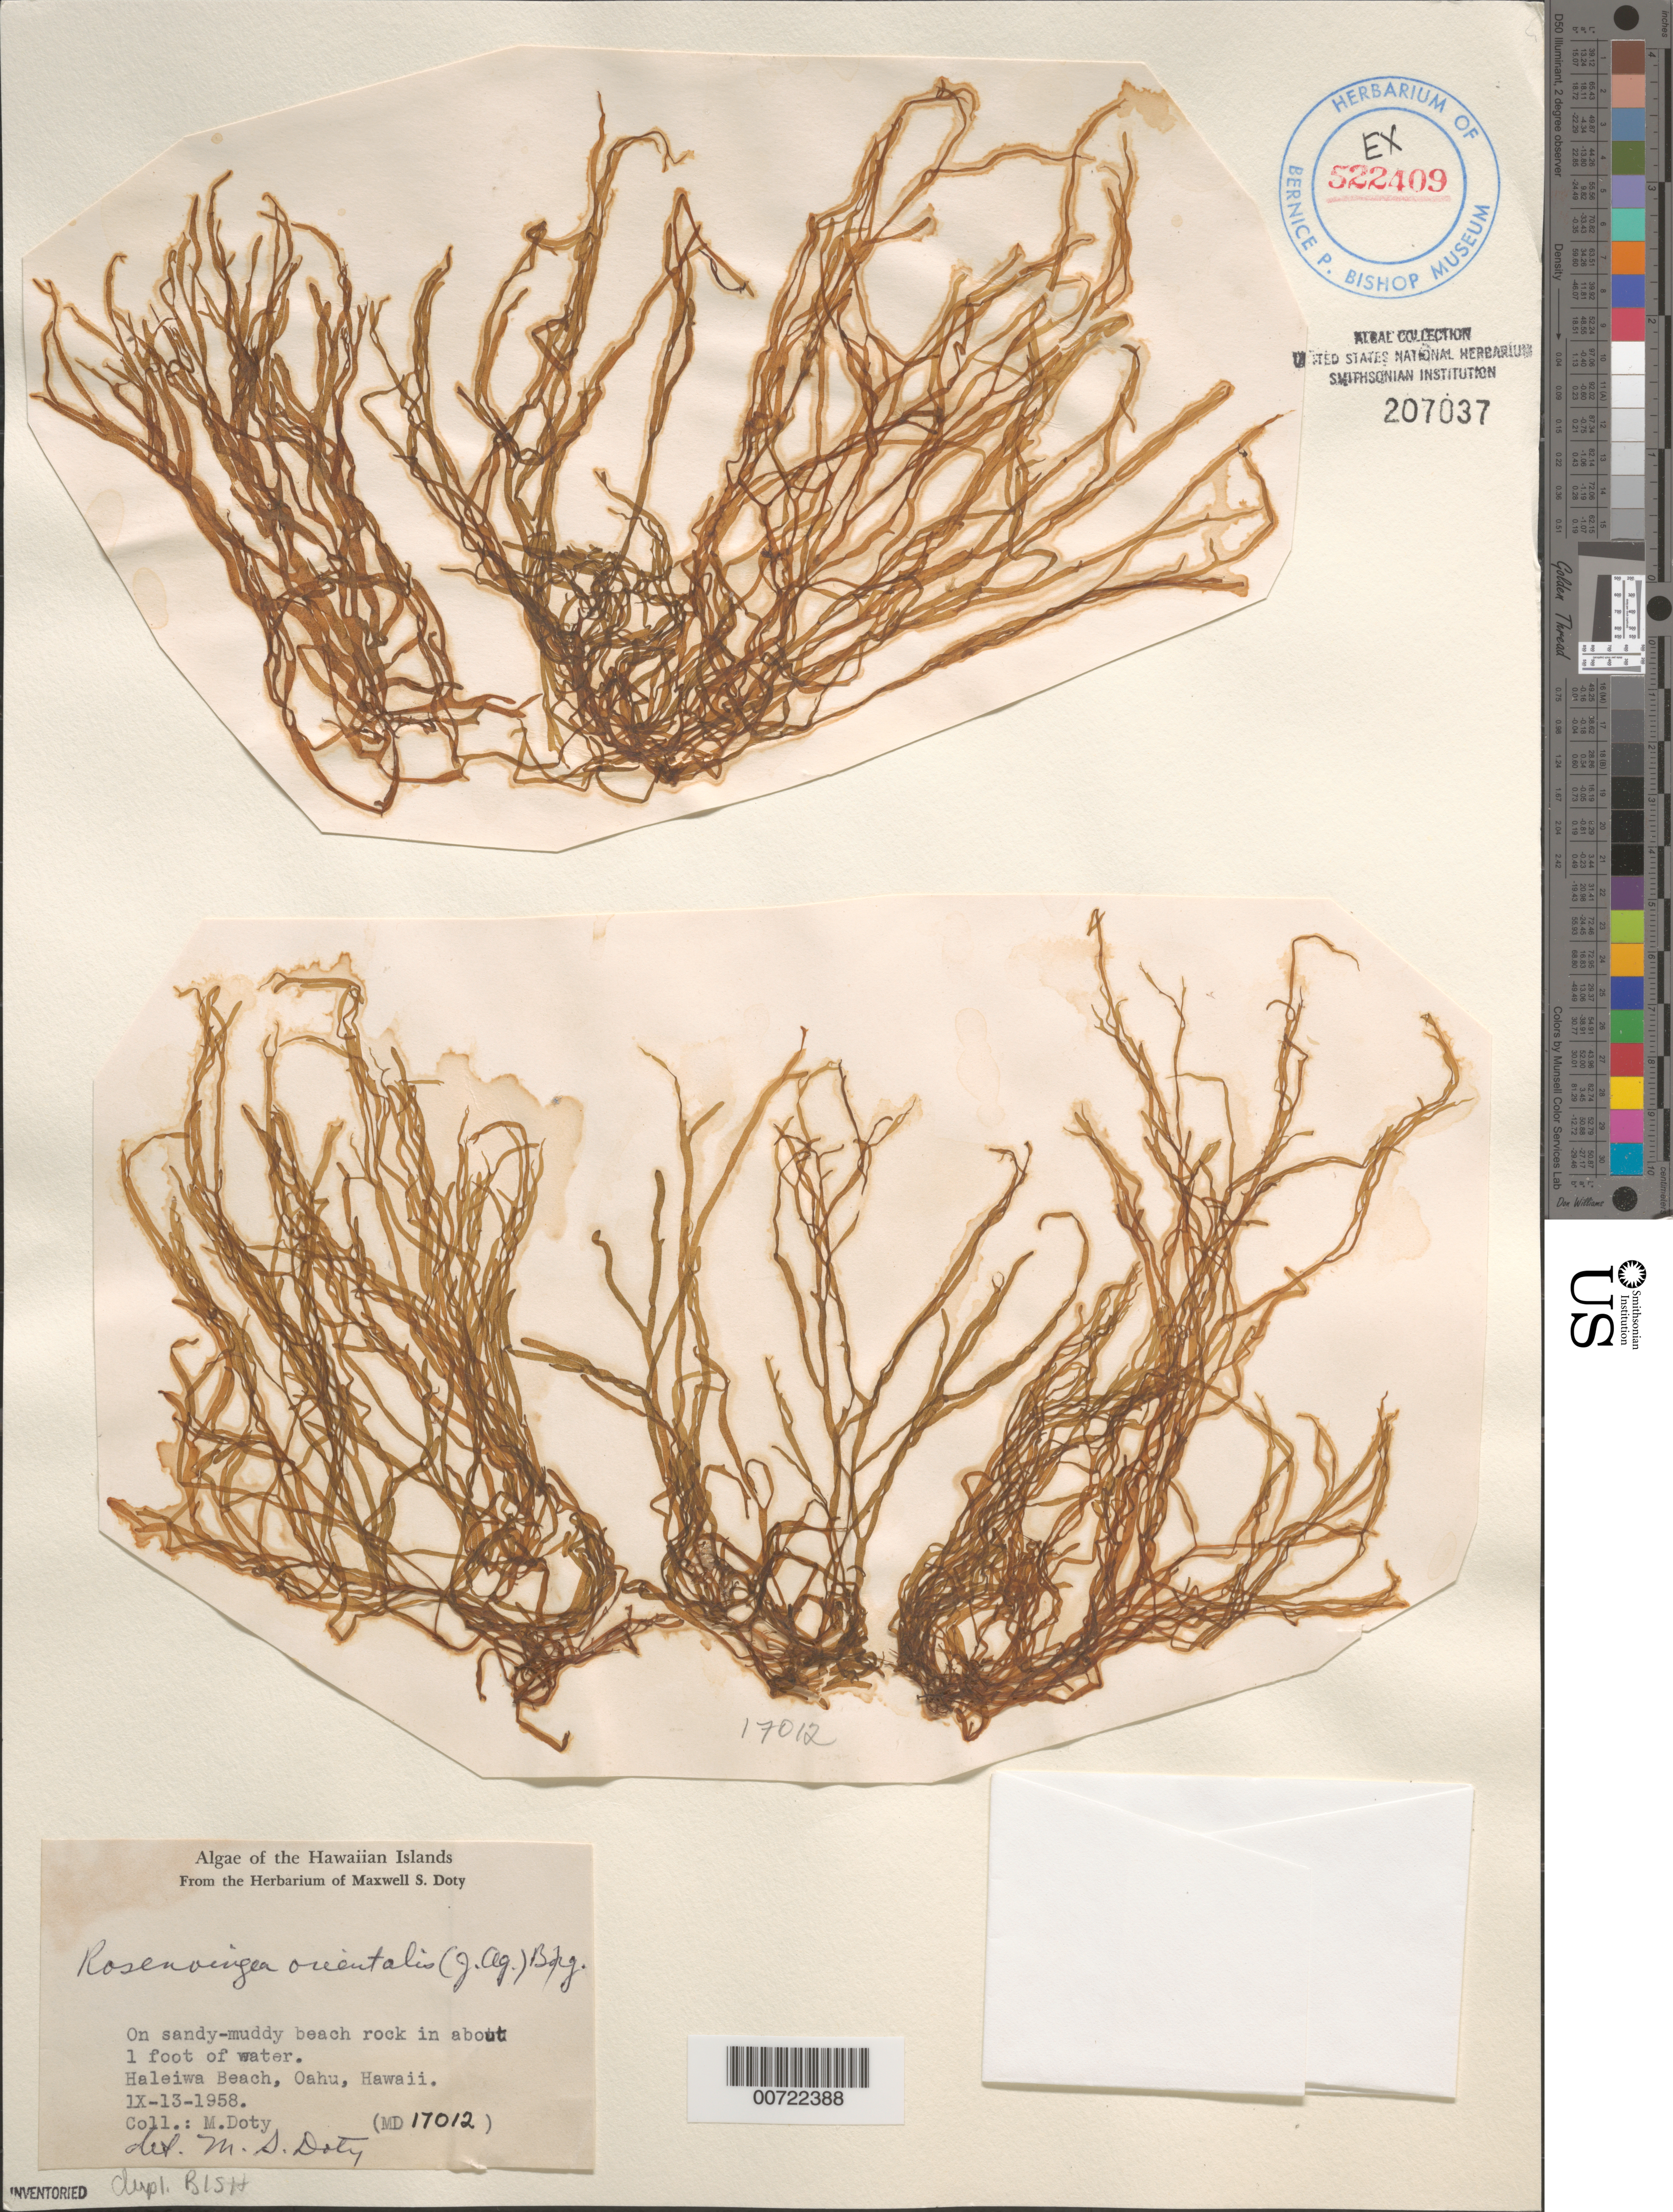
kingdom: Chromista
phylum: Ochrophyta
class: Phaeophyceae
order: Scytosiphonales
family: Scytosiphonaceae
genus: Rosenvingea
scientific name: Rosenvingea orientalis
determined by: Doty, M. S.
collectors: M. S. Doty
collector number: MSD 17012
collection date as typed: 13 Sep 1958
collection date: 1958-09-13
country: United States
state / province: Hawaii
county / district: Honolulu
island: Oahu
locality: Hale'iwa Beach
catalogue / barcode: US 207037